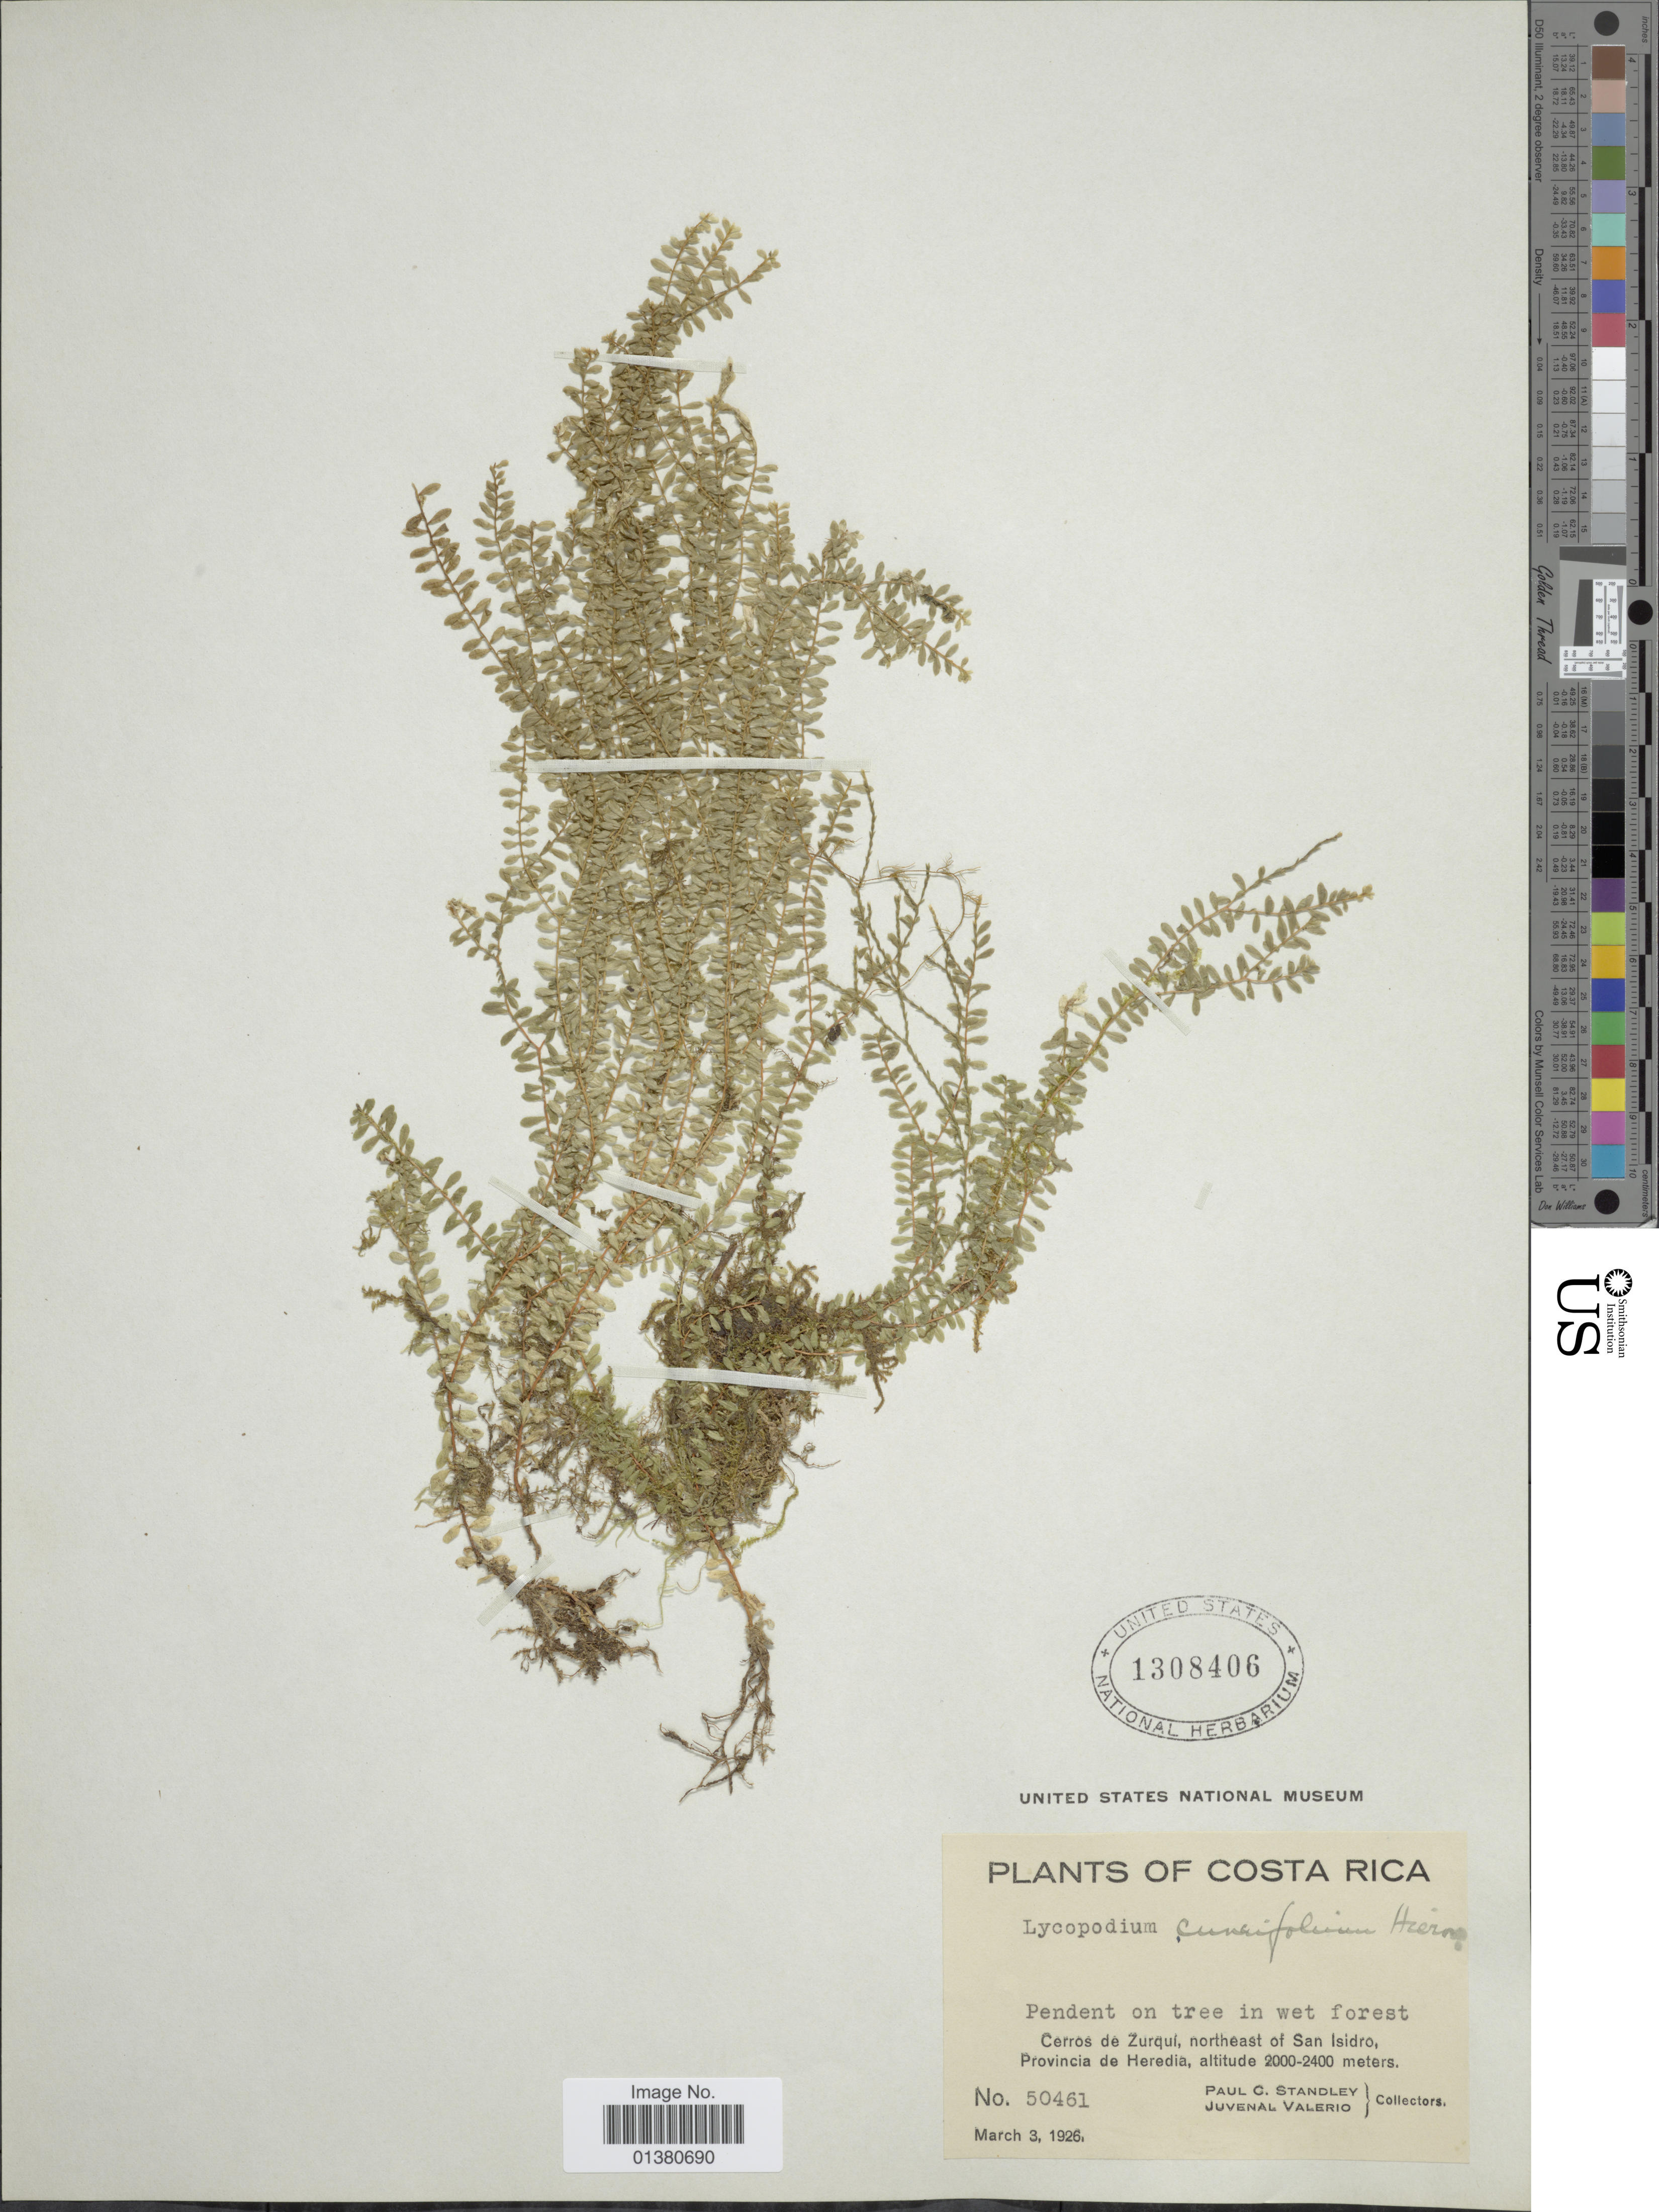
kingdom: Plantae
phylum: Tracheophyta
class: Lycopodiopsida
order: Lycopodiales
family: Lycopodiaceae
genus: Phlegmariurus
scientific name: Phlegmariurus cuneifolius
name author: (Hieron.) B. Øllg.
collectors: P. C. Standley & J. Valerio R.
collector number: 50461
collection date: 1926-03-03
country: Costa Rica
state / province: Heredia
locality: Cerros de Zurqui, northeast of San Isidro, provincia de Heredia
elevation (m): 2000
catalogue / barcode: US 1308406